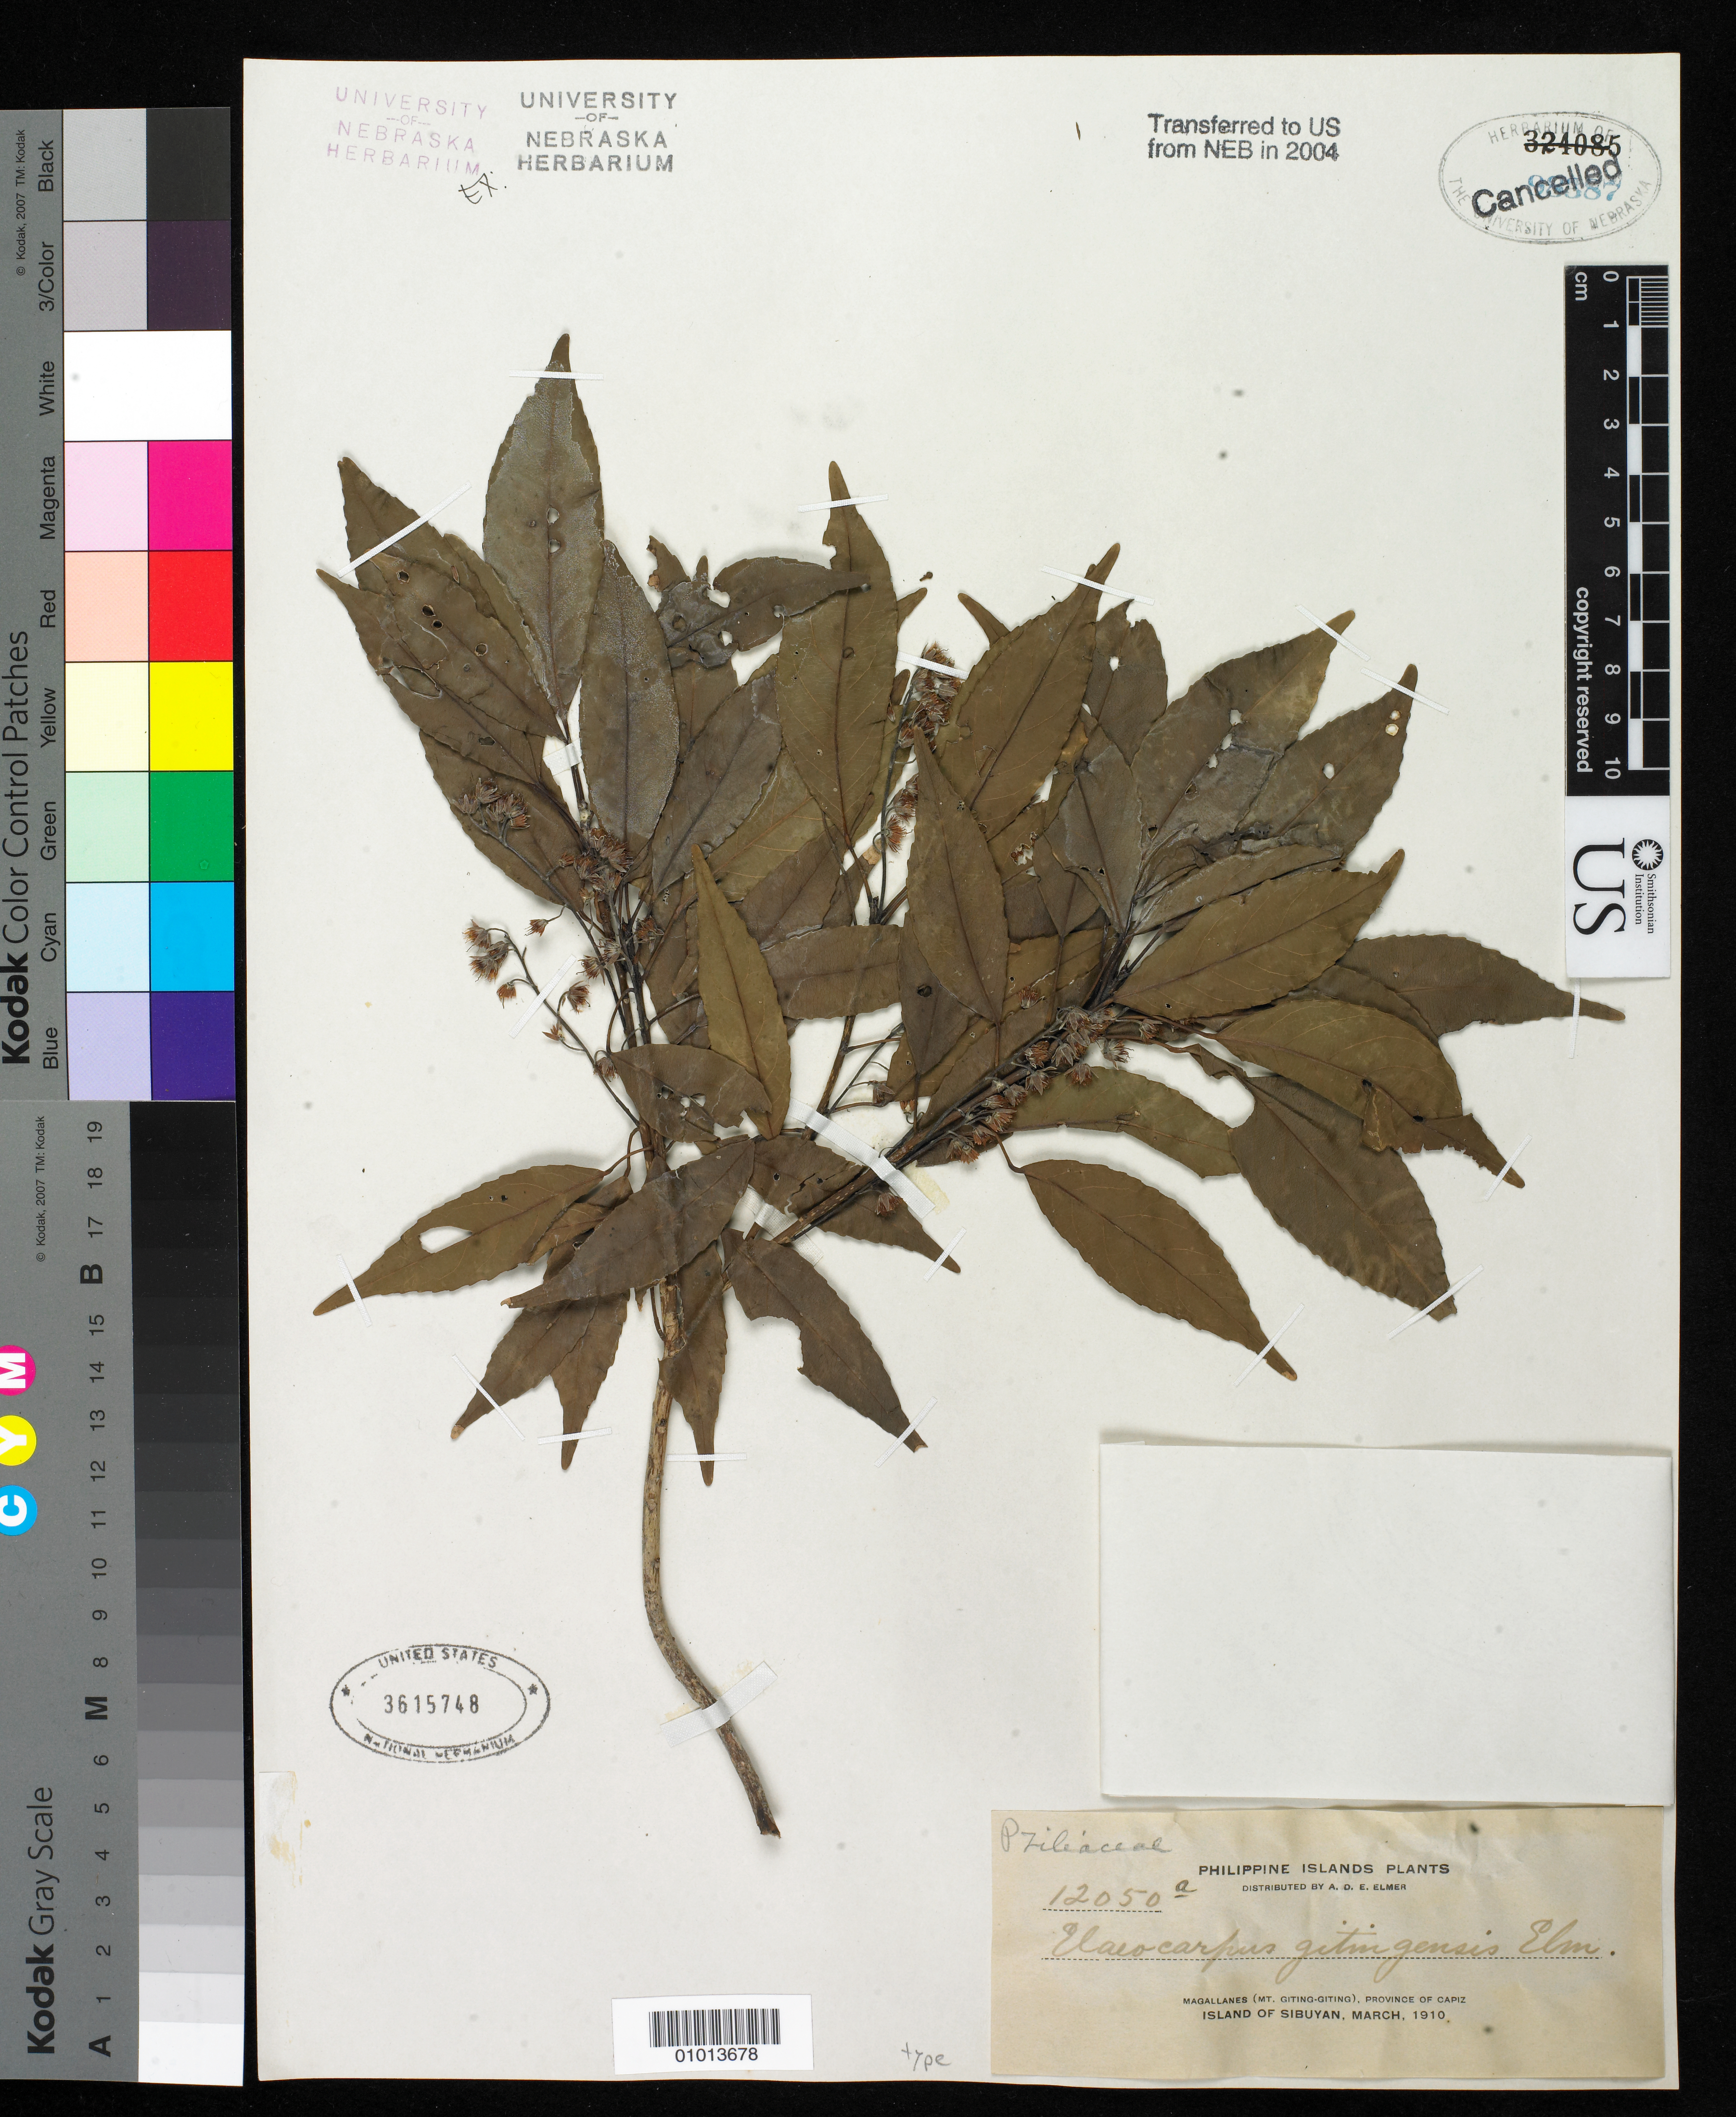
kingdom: Plantae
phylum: Tracheophyta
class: Magnoliopsida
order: Oxalidales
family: Elaeocarpaceae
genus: Elaeocarpus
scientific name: Elaeocarpus gitingensis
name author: Elmer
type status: Isosyntype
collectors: A. D. E. Elmer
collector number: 12050a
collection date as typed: Mar 1910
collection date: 1910-03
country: Philippines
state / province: Western Visayas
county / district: Capiz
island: Sibuyan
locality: Sibuyan I. Magallanes (Mt. Giting-Giting).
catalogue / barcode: US 3615748